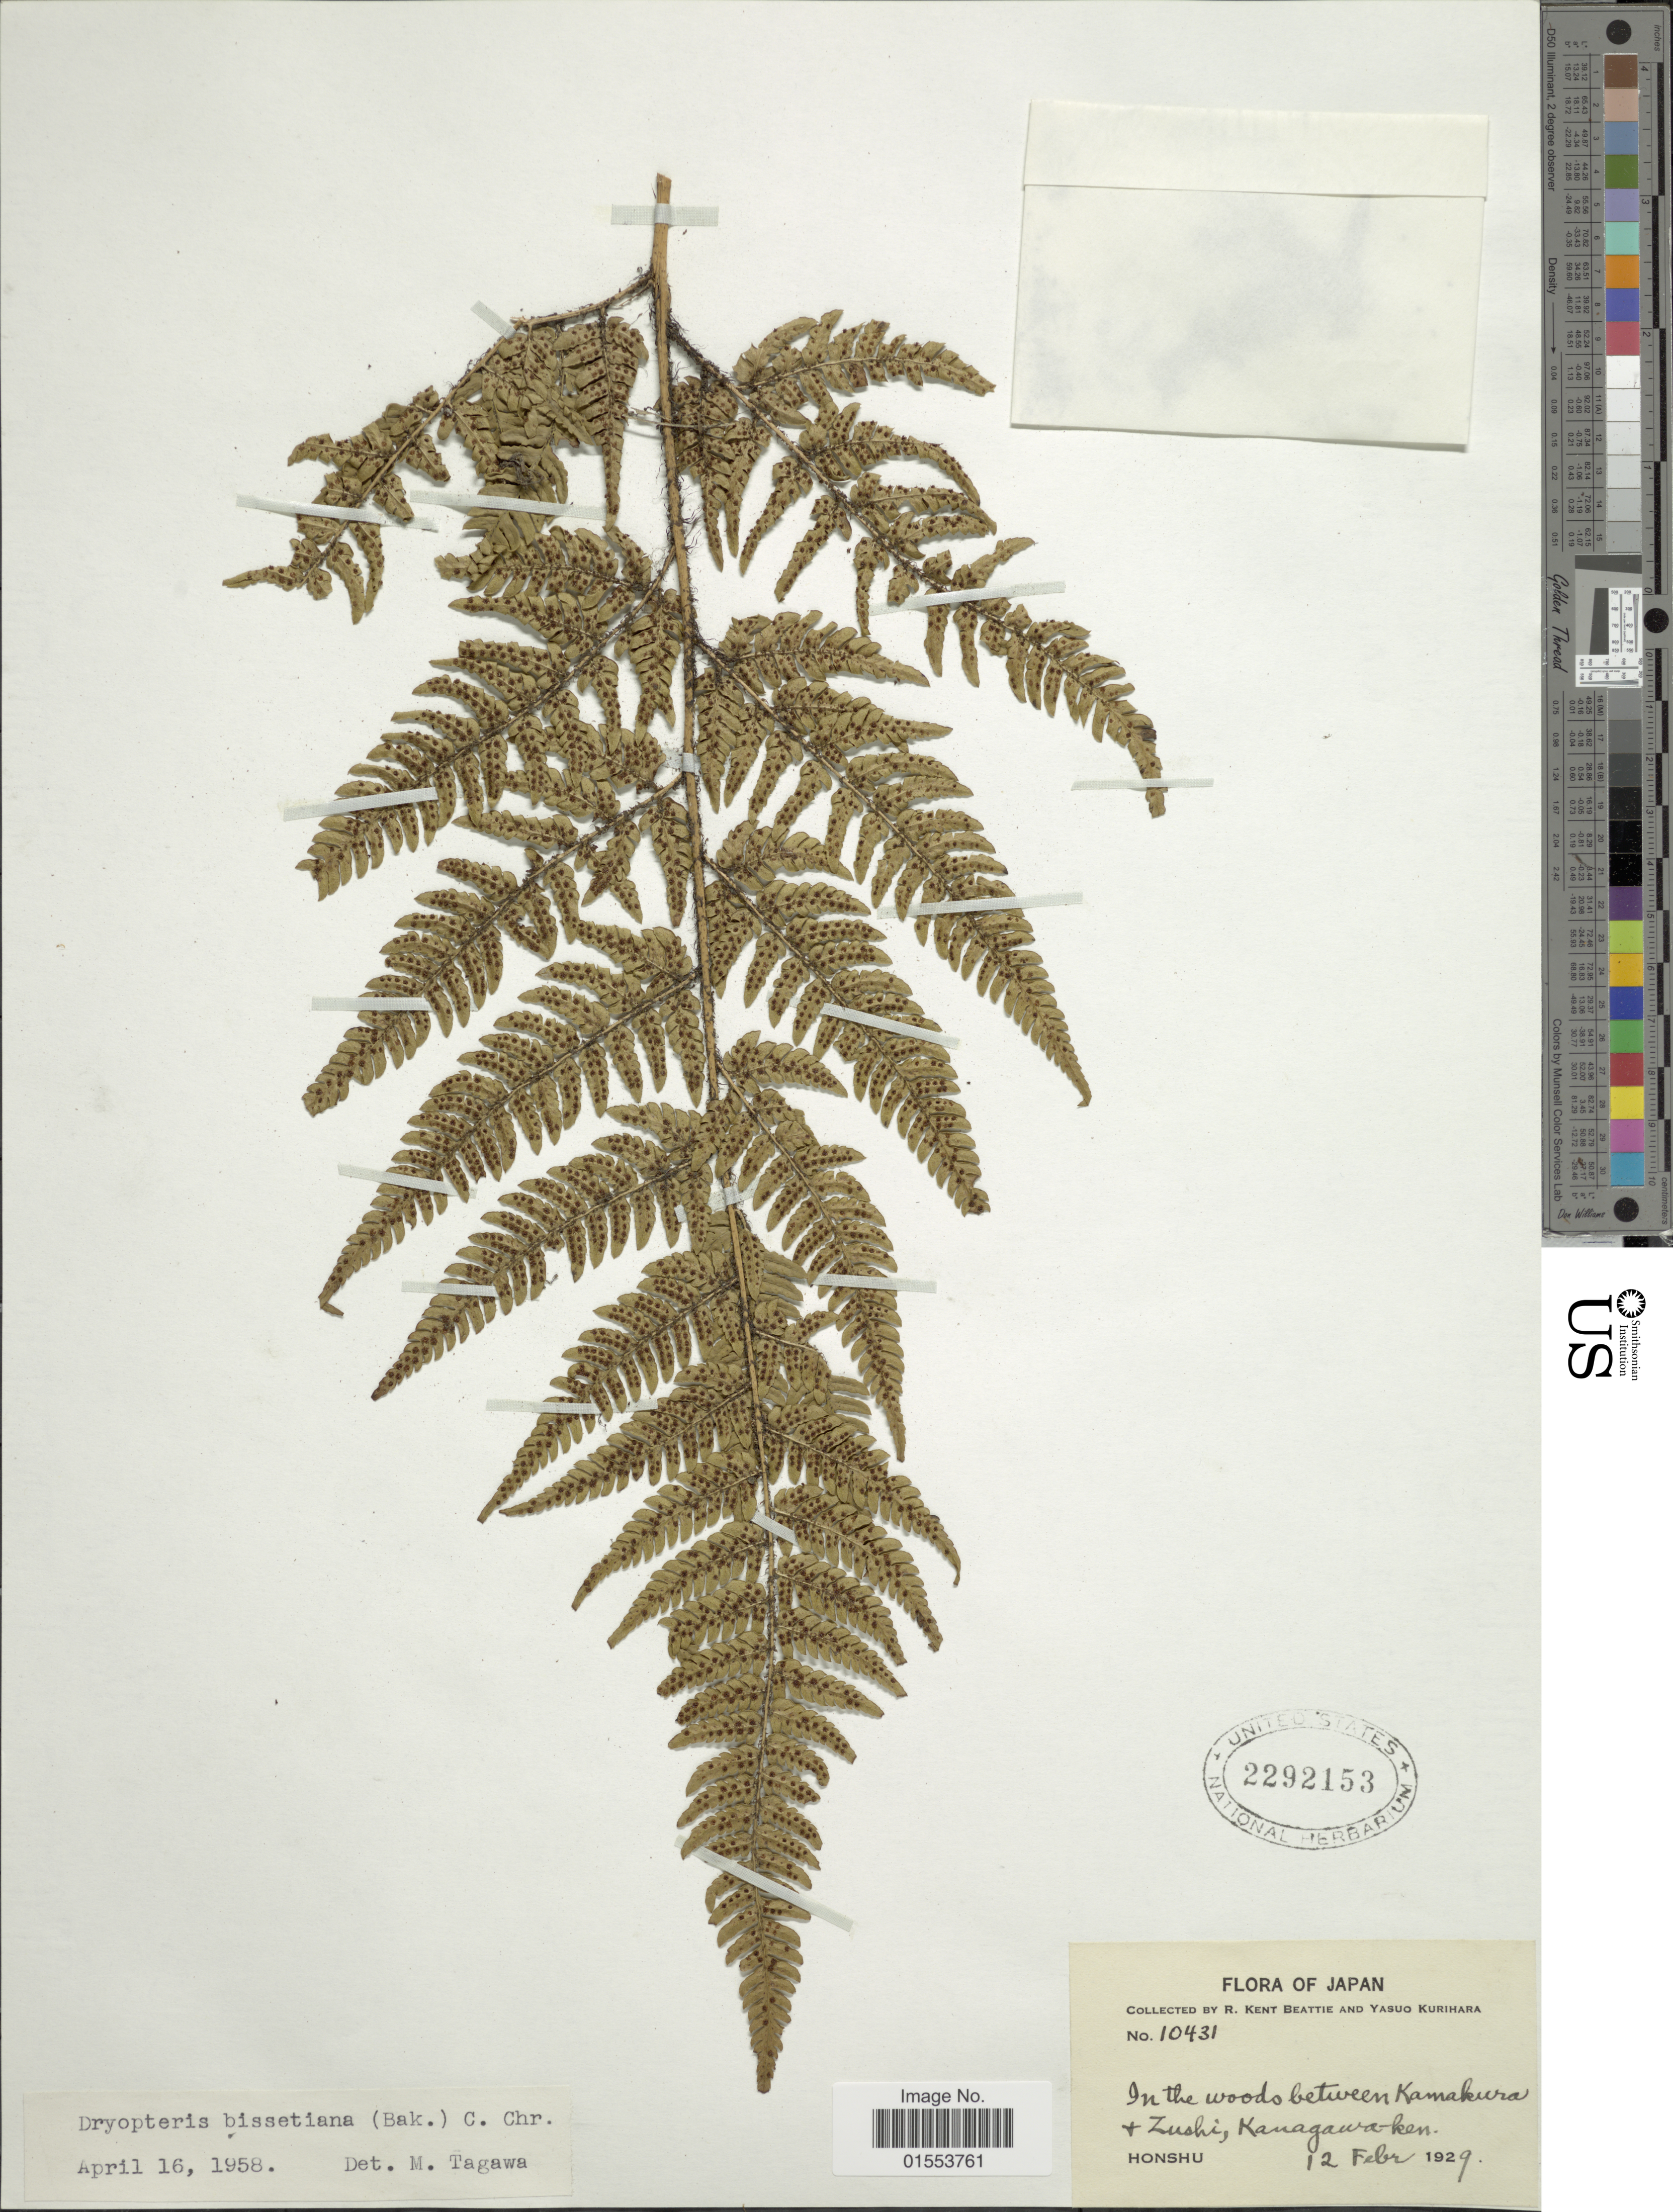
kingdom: Plantae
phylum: Tracheophyta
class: Polypodiopsida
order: Polypodiales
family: Dryopteridaceae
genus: Dryopteris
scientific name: Dryopteris bissetiana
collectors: R. K. Beattie & Y. Kurihara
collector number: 10431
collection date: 1929-02-12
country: Japan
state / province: Kanagawa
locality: Japan, In the woods between Kamakura & Zushi, Kanagawa-ken.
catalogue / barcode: US 2292153